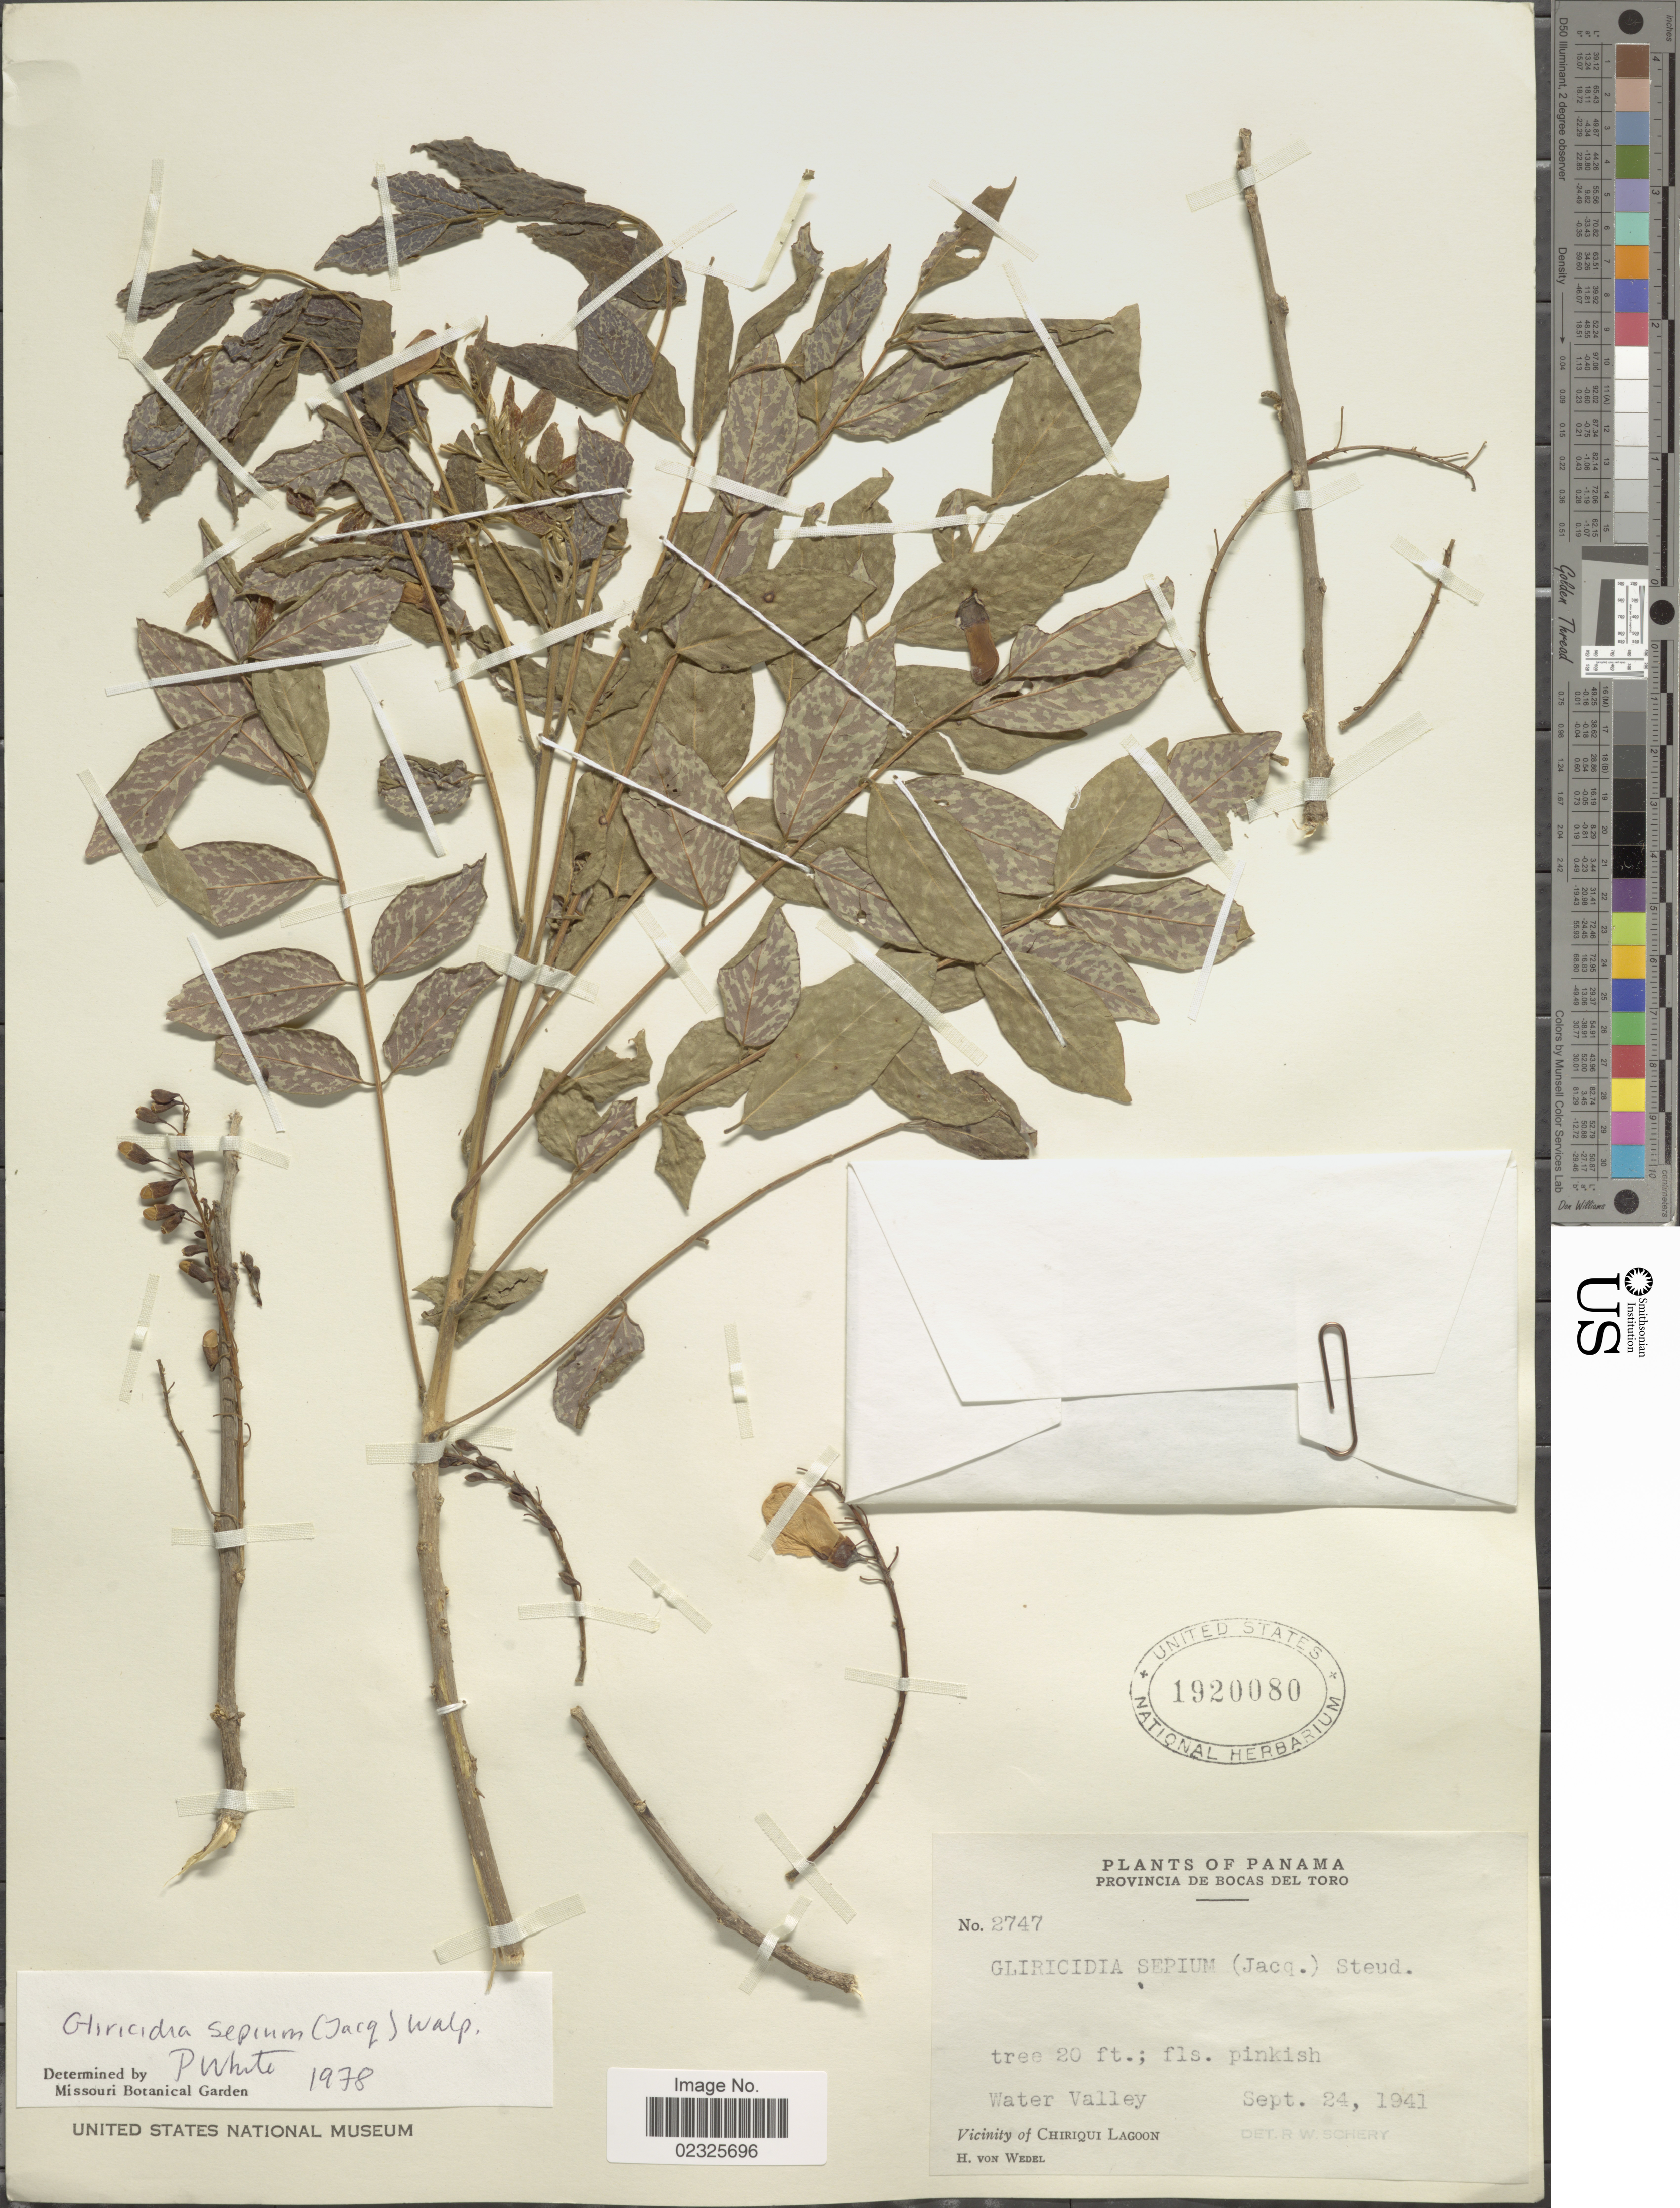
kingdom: Plantae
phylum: Tracheophyta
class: Magnoliopsida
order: Fabales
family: Fabaceae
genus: Gliricidia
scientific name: Gliricidia sepium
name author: (Jacq.) Kunth ex Walp.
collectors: H. von Wedel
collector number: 2747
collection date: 1941-09-24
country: Panama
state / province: Bocas del Toro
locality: Provincia de Bocas del Toro. Water Valley, Vicinity of Ciriqui Lagoon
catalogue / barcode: US 1920080